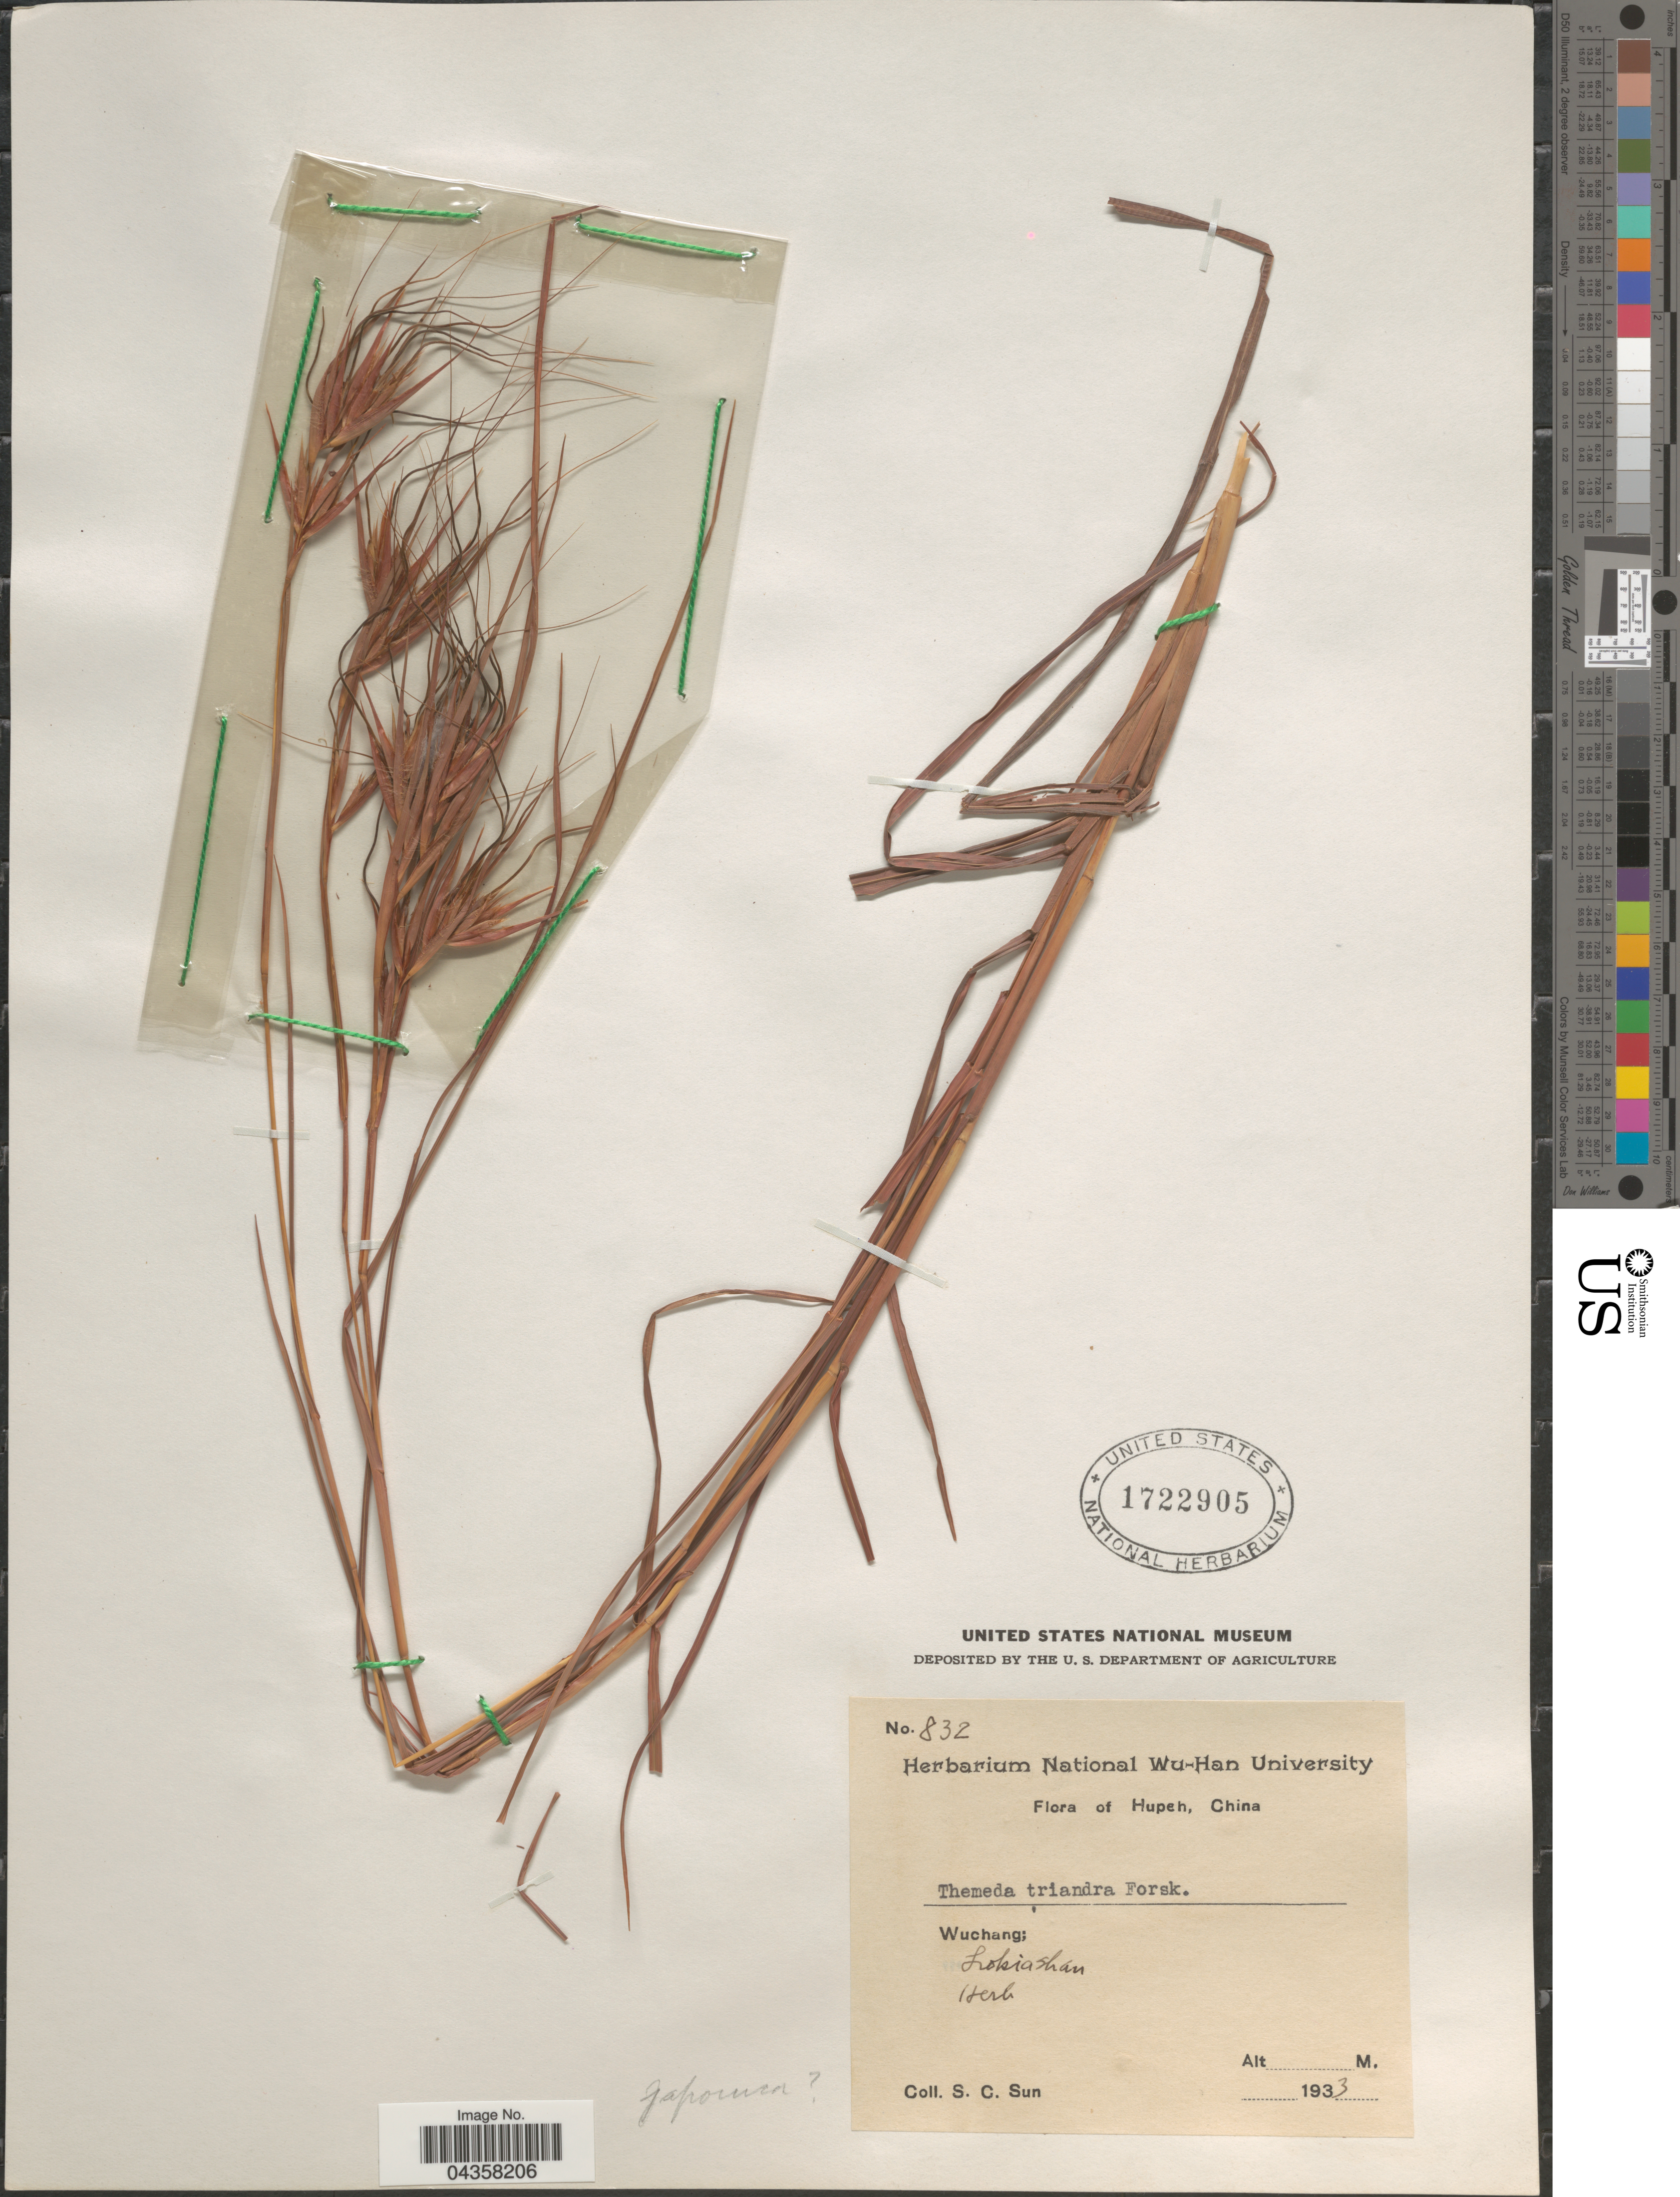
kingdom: Plantae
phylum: Tracheophyta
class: Liliopsida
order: Poales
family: Poaceae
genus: Themeda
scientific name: Themeda triandra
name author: Forssk.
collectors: S. C. Sun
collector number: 832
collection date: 1933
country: China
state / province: Hubei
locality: Hupeh. Wuchang; Lokiashan.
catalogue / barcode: US 1722905